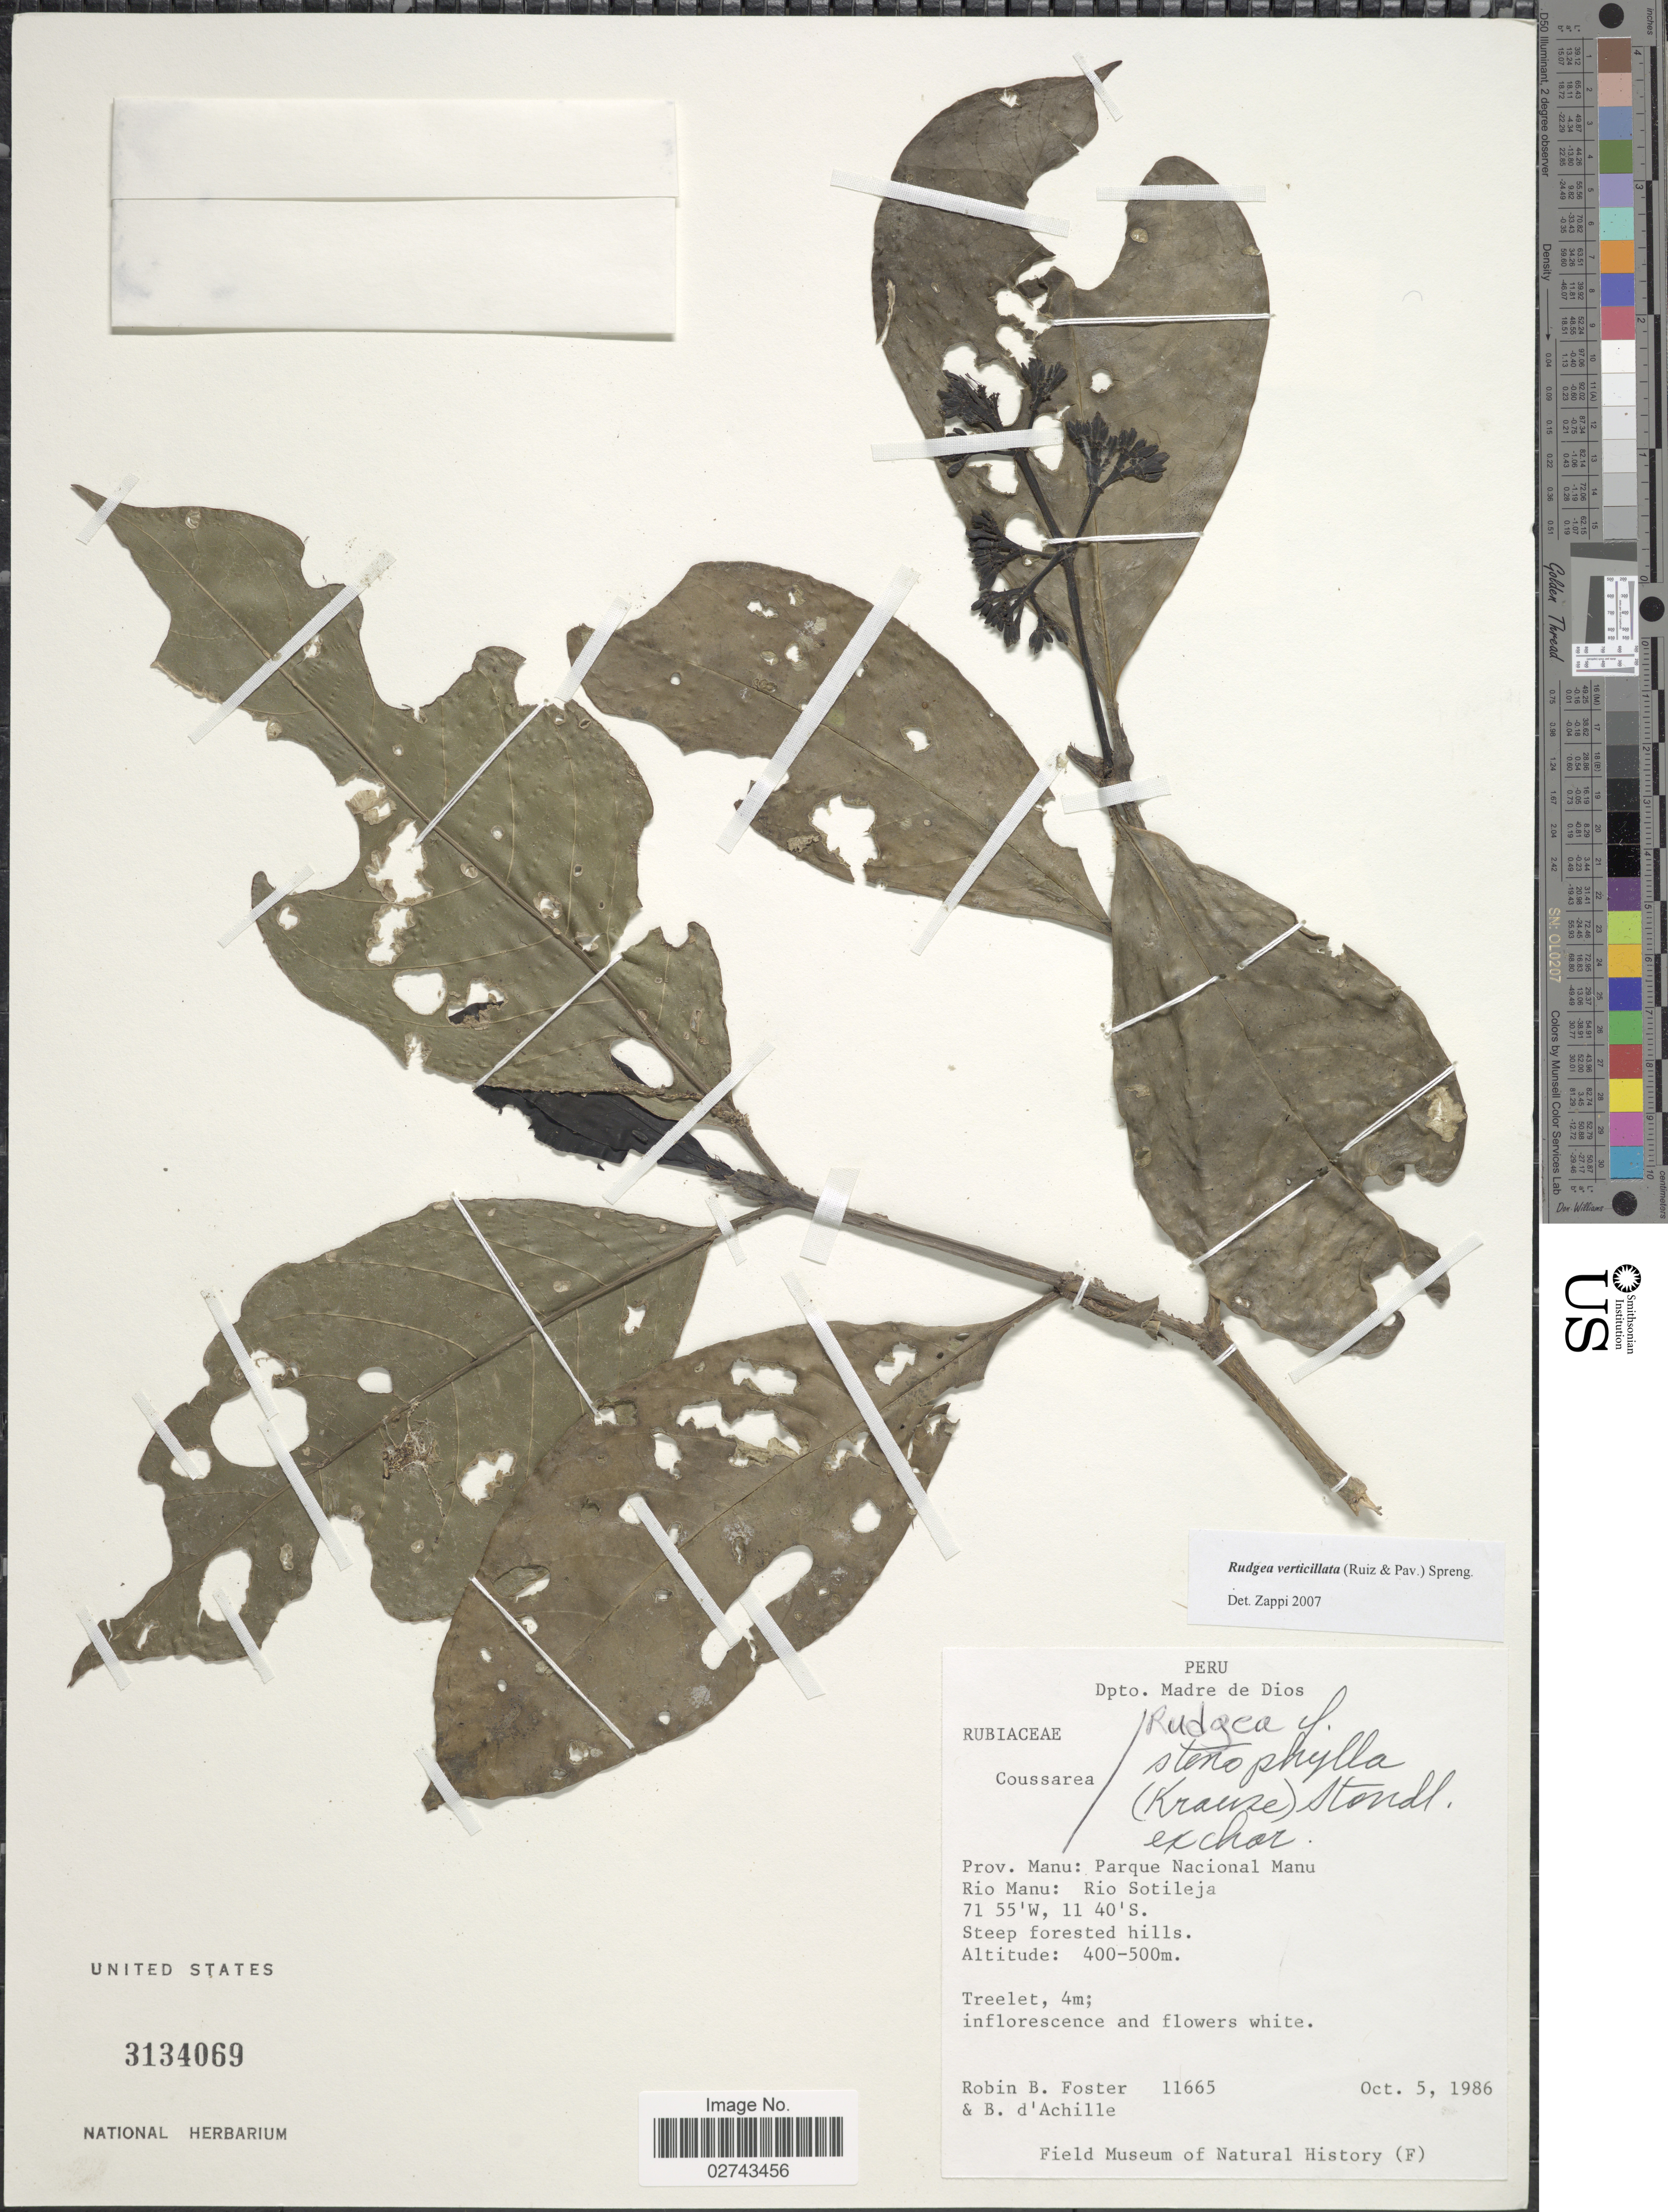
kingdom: Plantae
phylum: Tracheophyta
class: Magnoliopsida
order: Gentianales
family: Rubiaceae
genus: Rudgea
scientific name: Rudgea verticillata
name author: (Ruiz & Pav.) Spreng.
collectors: R. B. Foster & B. d'Achille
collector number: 11665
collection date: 1986-10-05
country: Peru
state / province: Madre de Dios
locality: Prov. Manu: Parque Nacional Manu, Rio Manu: Rio Sotileja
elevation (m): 400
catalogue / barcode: US 3134069